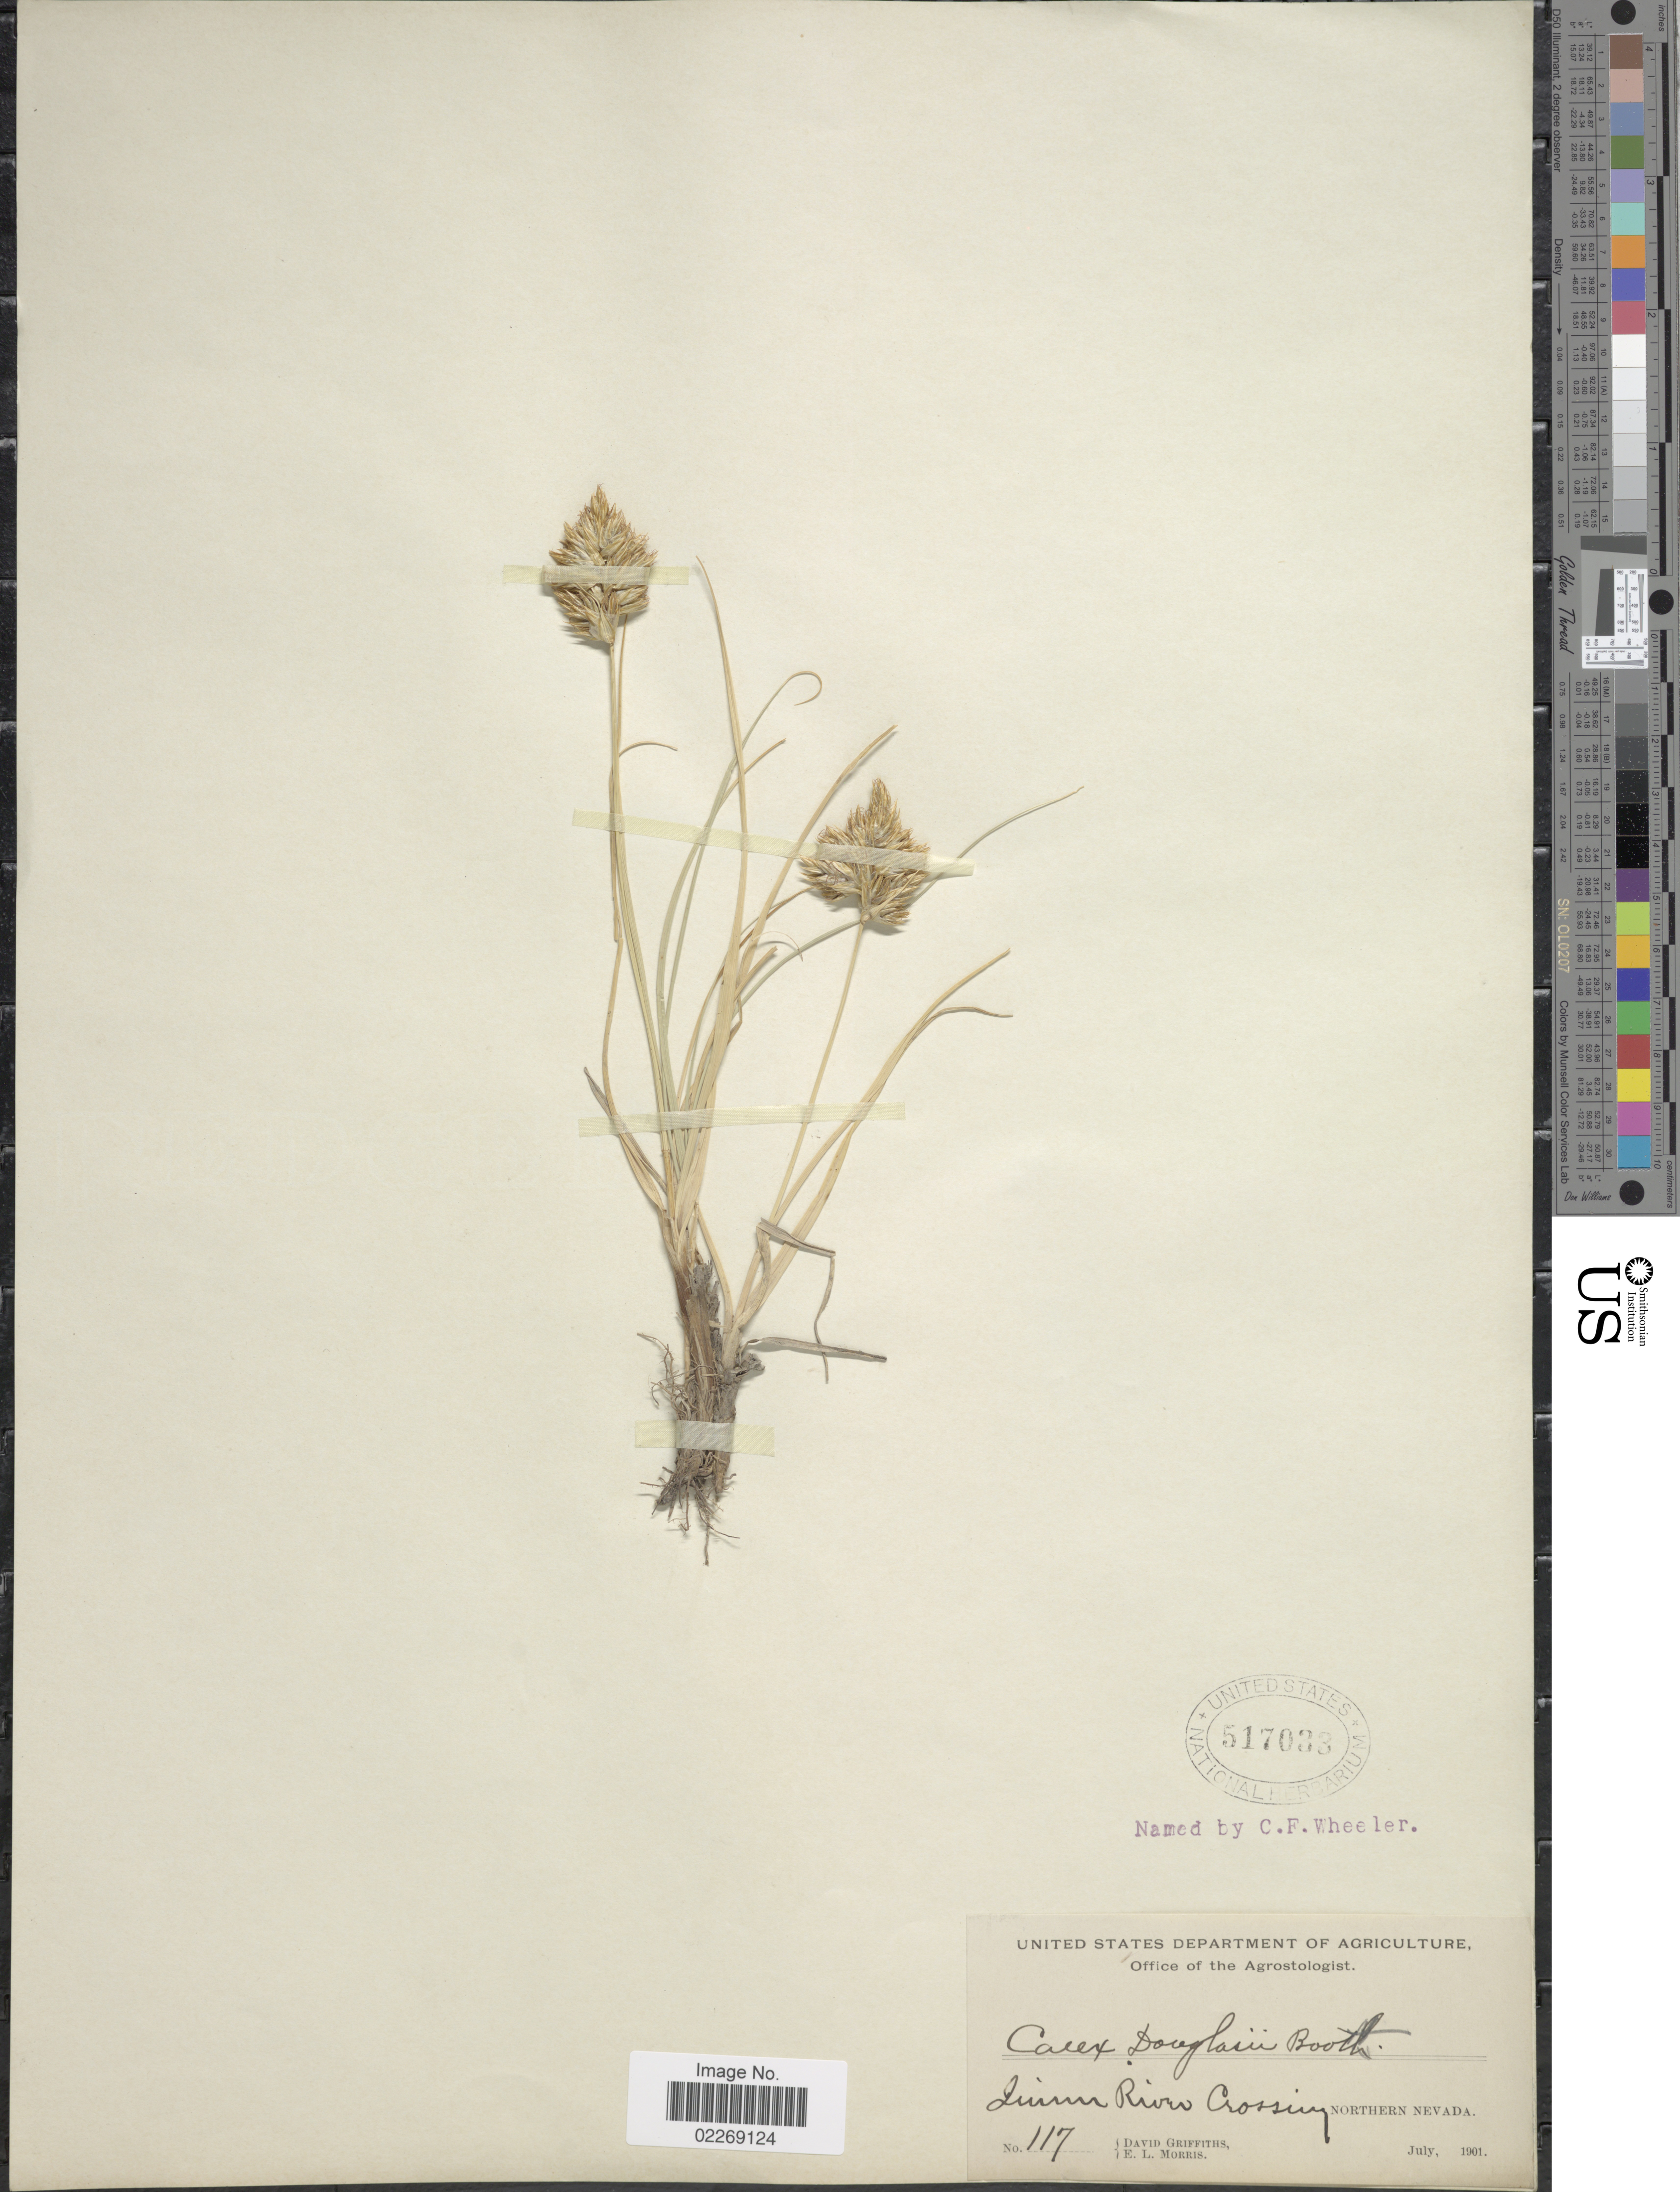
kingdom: Plantae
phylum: Tracheophyta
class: Liliopsida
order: Poales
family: Cyperaceae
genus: Carex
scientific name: Carex douglasii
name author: Boott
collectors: D. Griffiths & E. Morris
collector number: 117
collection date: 1901-07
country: United States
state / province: Nevada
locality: Quinn River Crossing, Northern Nevada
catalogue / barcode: US 517033